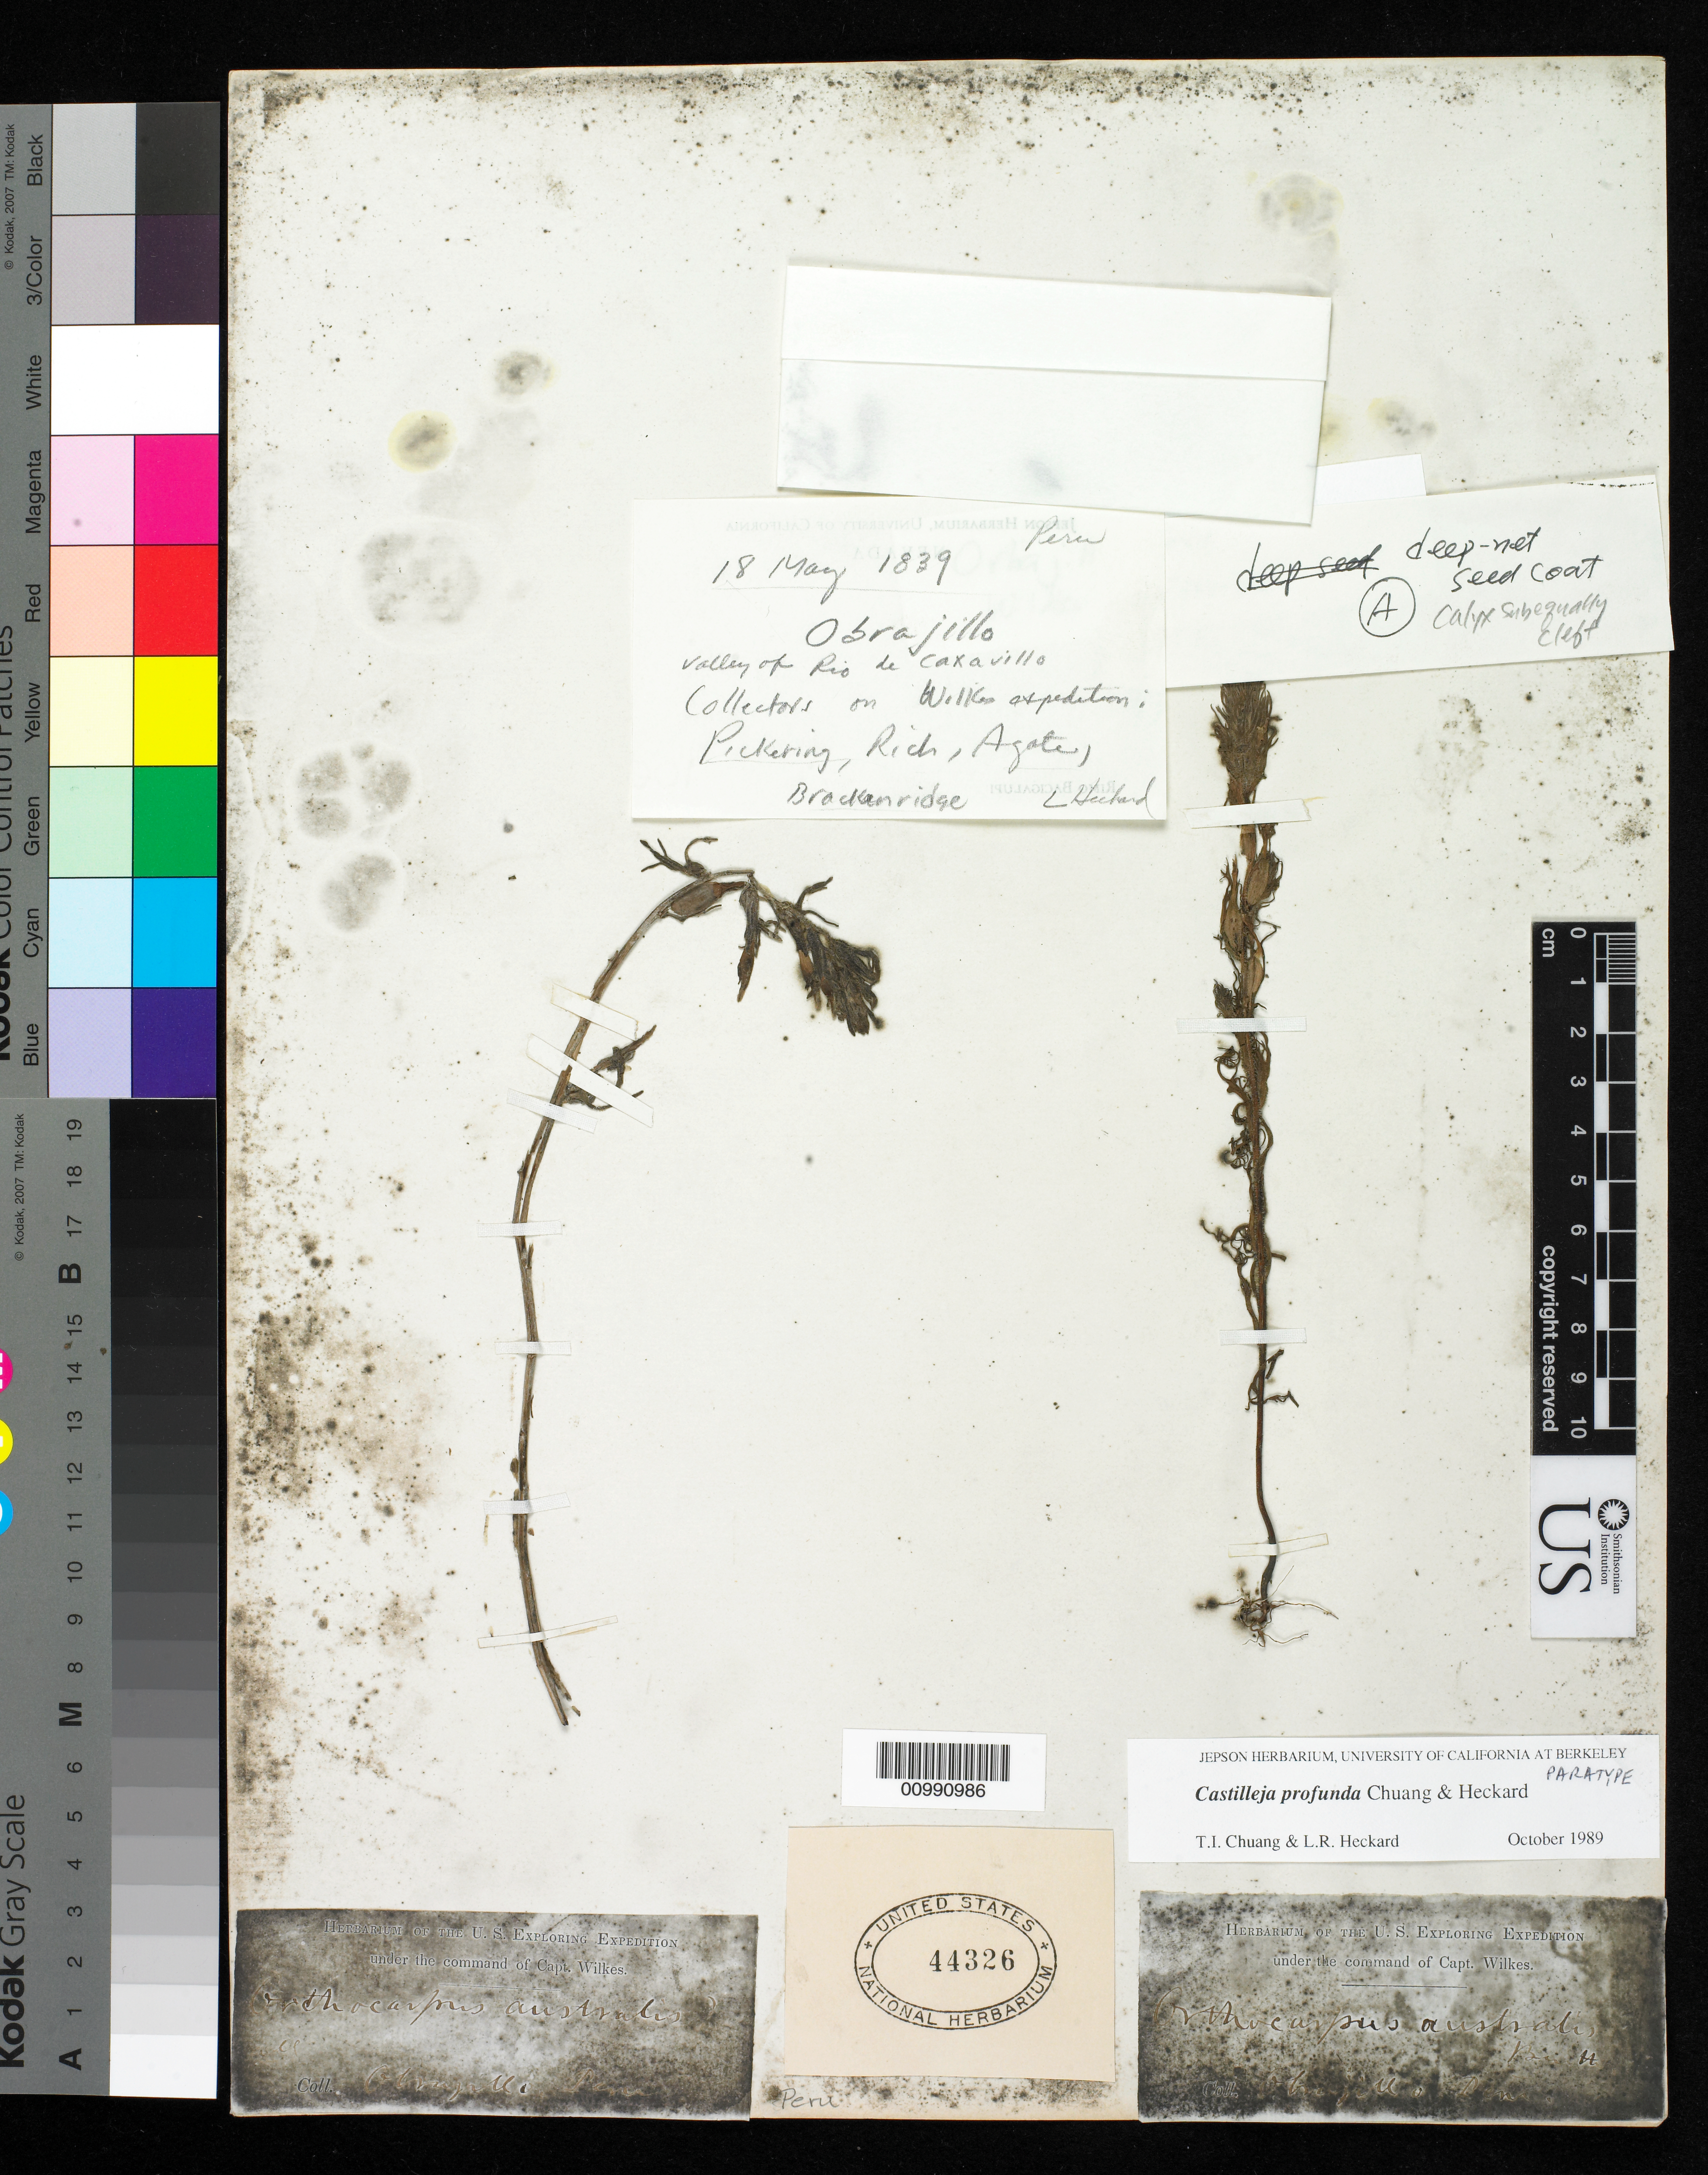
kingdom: Plantae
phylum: Tracheophyta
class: Magnoliopsida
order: Lamiales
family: Orobanchaceae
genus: Castilleja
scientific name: Castilleja profunda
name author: T.I. Chuang & Heckard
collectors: Wilkes Explor. Exped.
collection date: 1838/1842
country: Peru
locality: Obrajillo, Peru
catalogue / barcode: US 44326